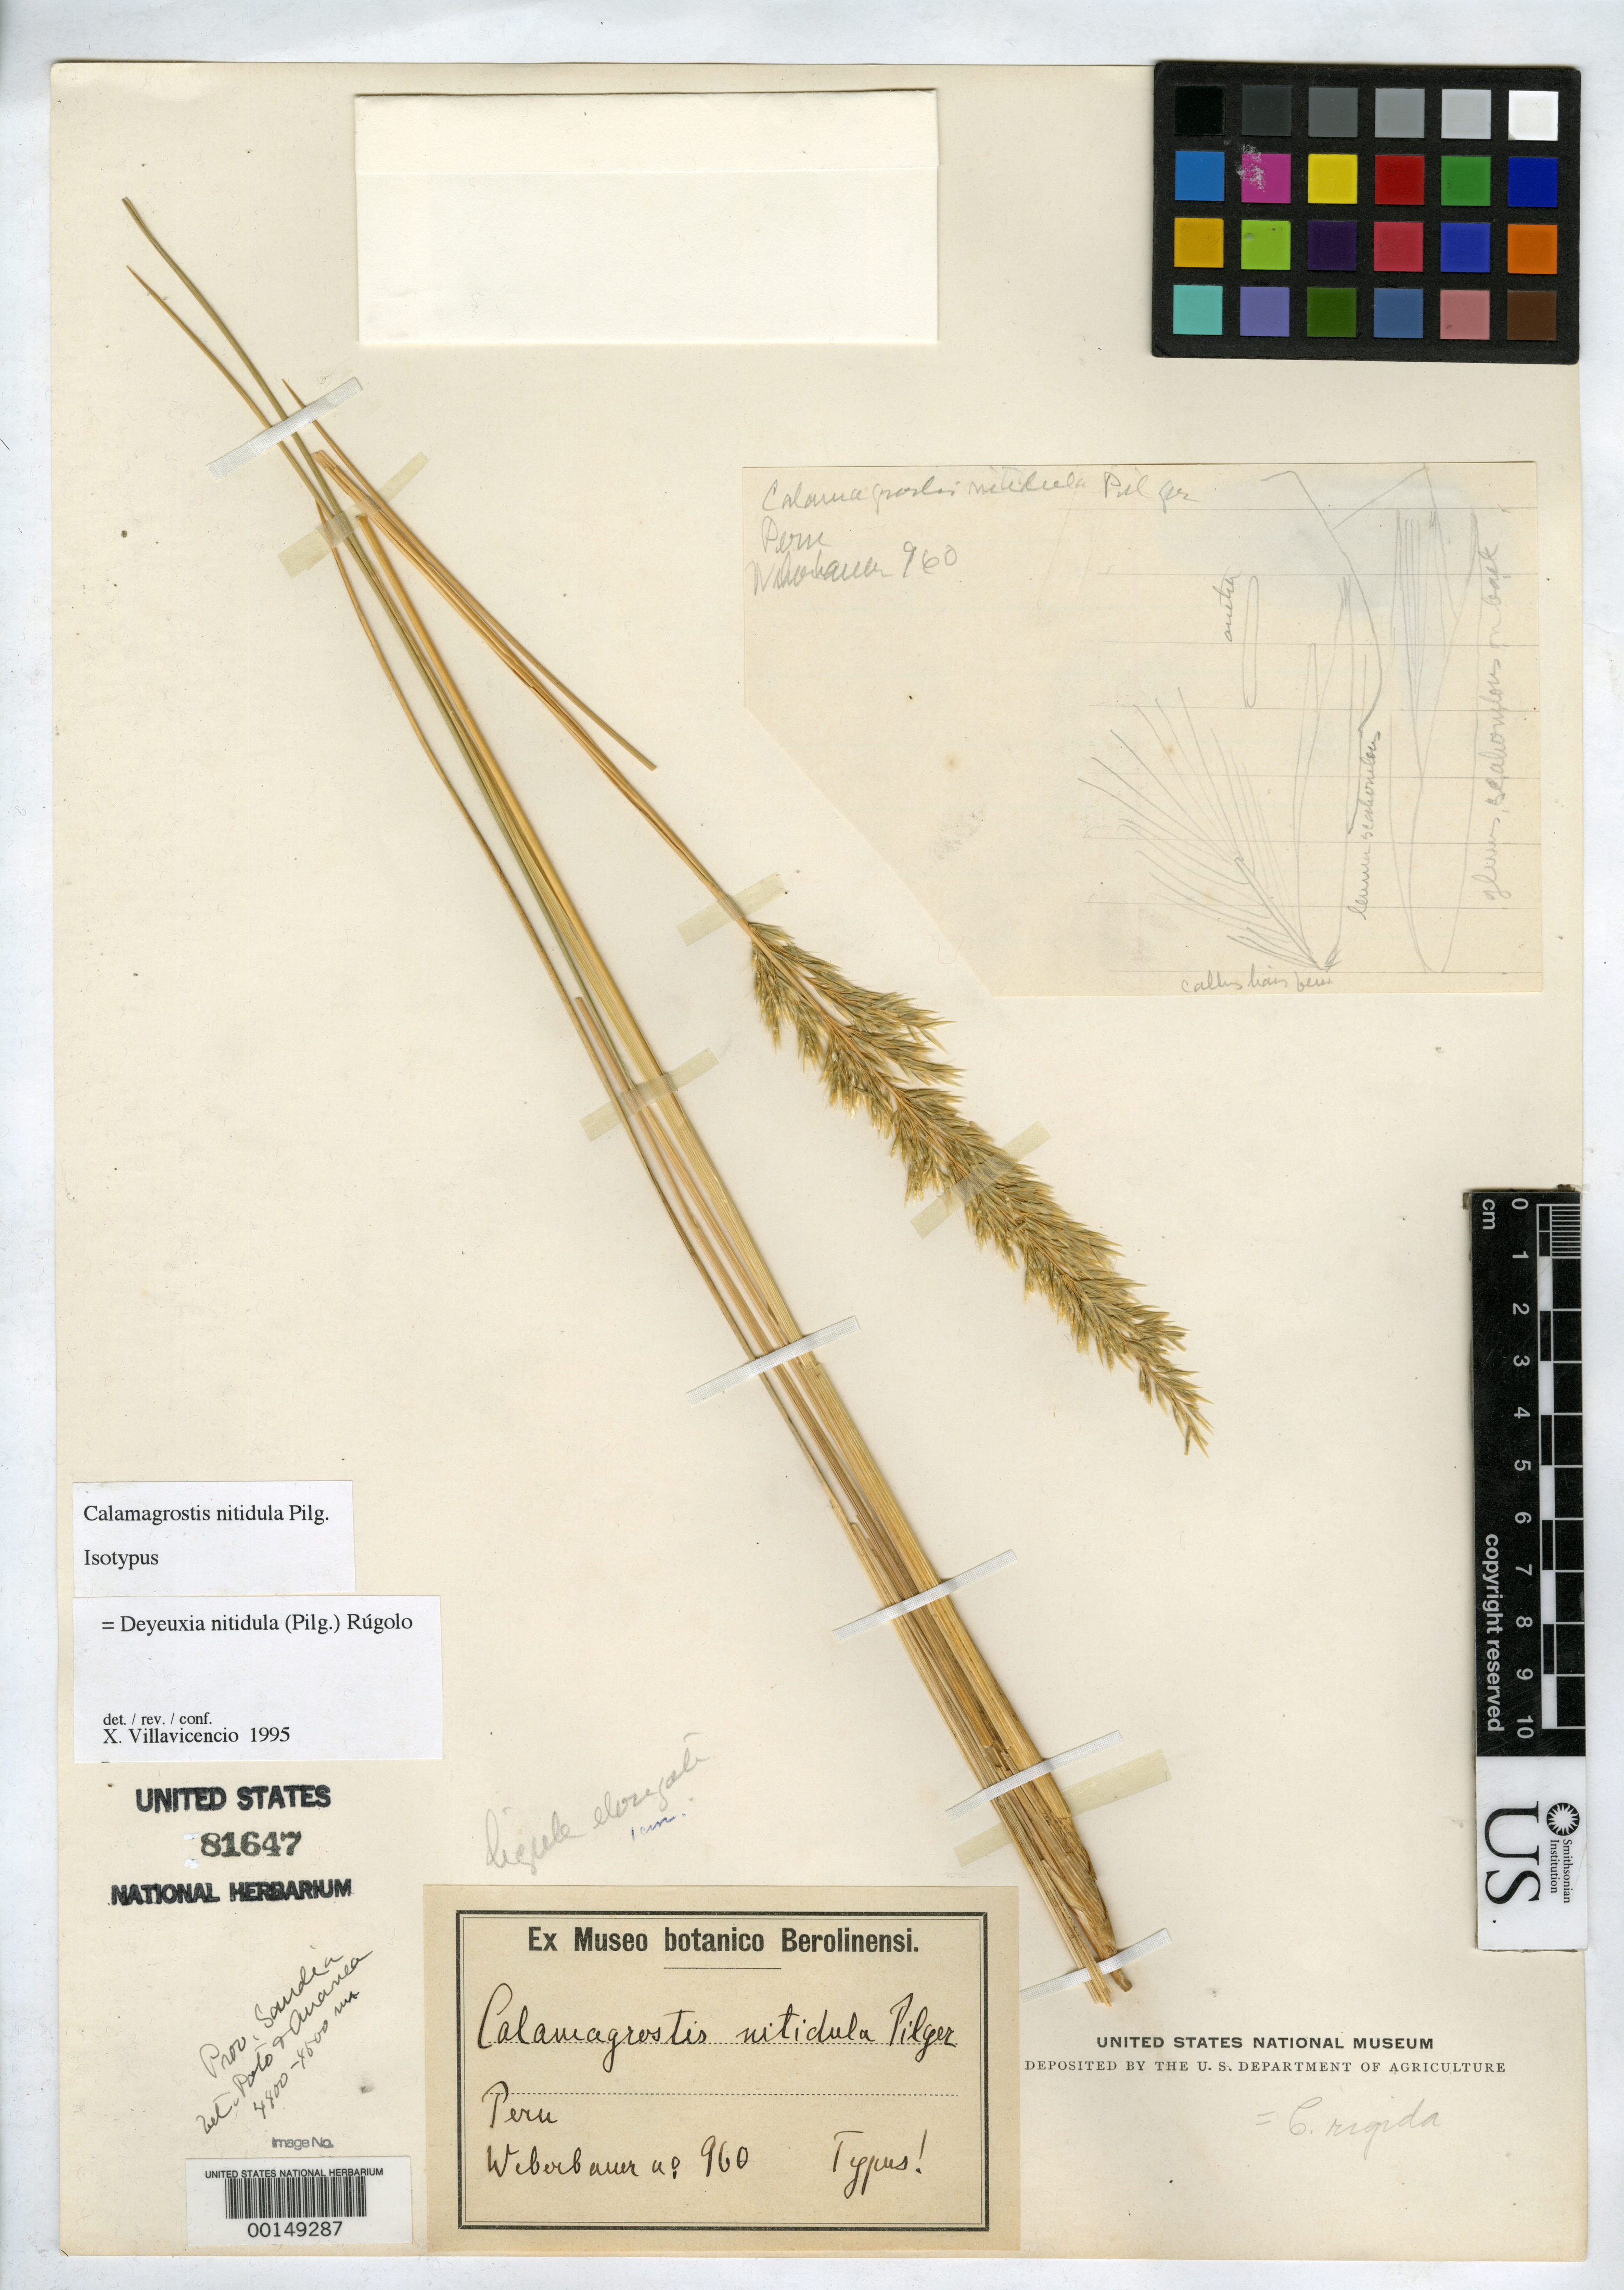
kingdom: Plantae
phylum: Tracheophyta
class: Liliopsida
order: Poales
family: Poaceae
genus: Calamagrostis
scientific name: Calamagrostis nitidula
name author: Pilg.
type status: Isotype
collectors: A. Weberbauer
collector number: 960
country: Peru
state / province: Puno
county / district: Sandia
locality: Between Poto & Ananea.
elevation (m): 4400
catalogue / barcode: US 81647